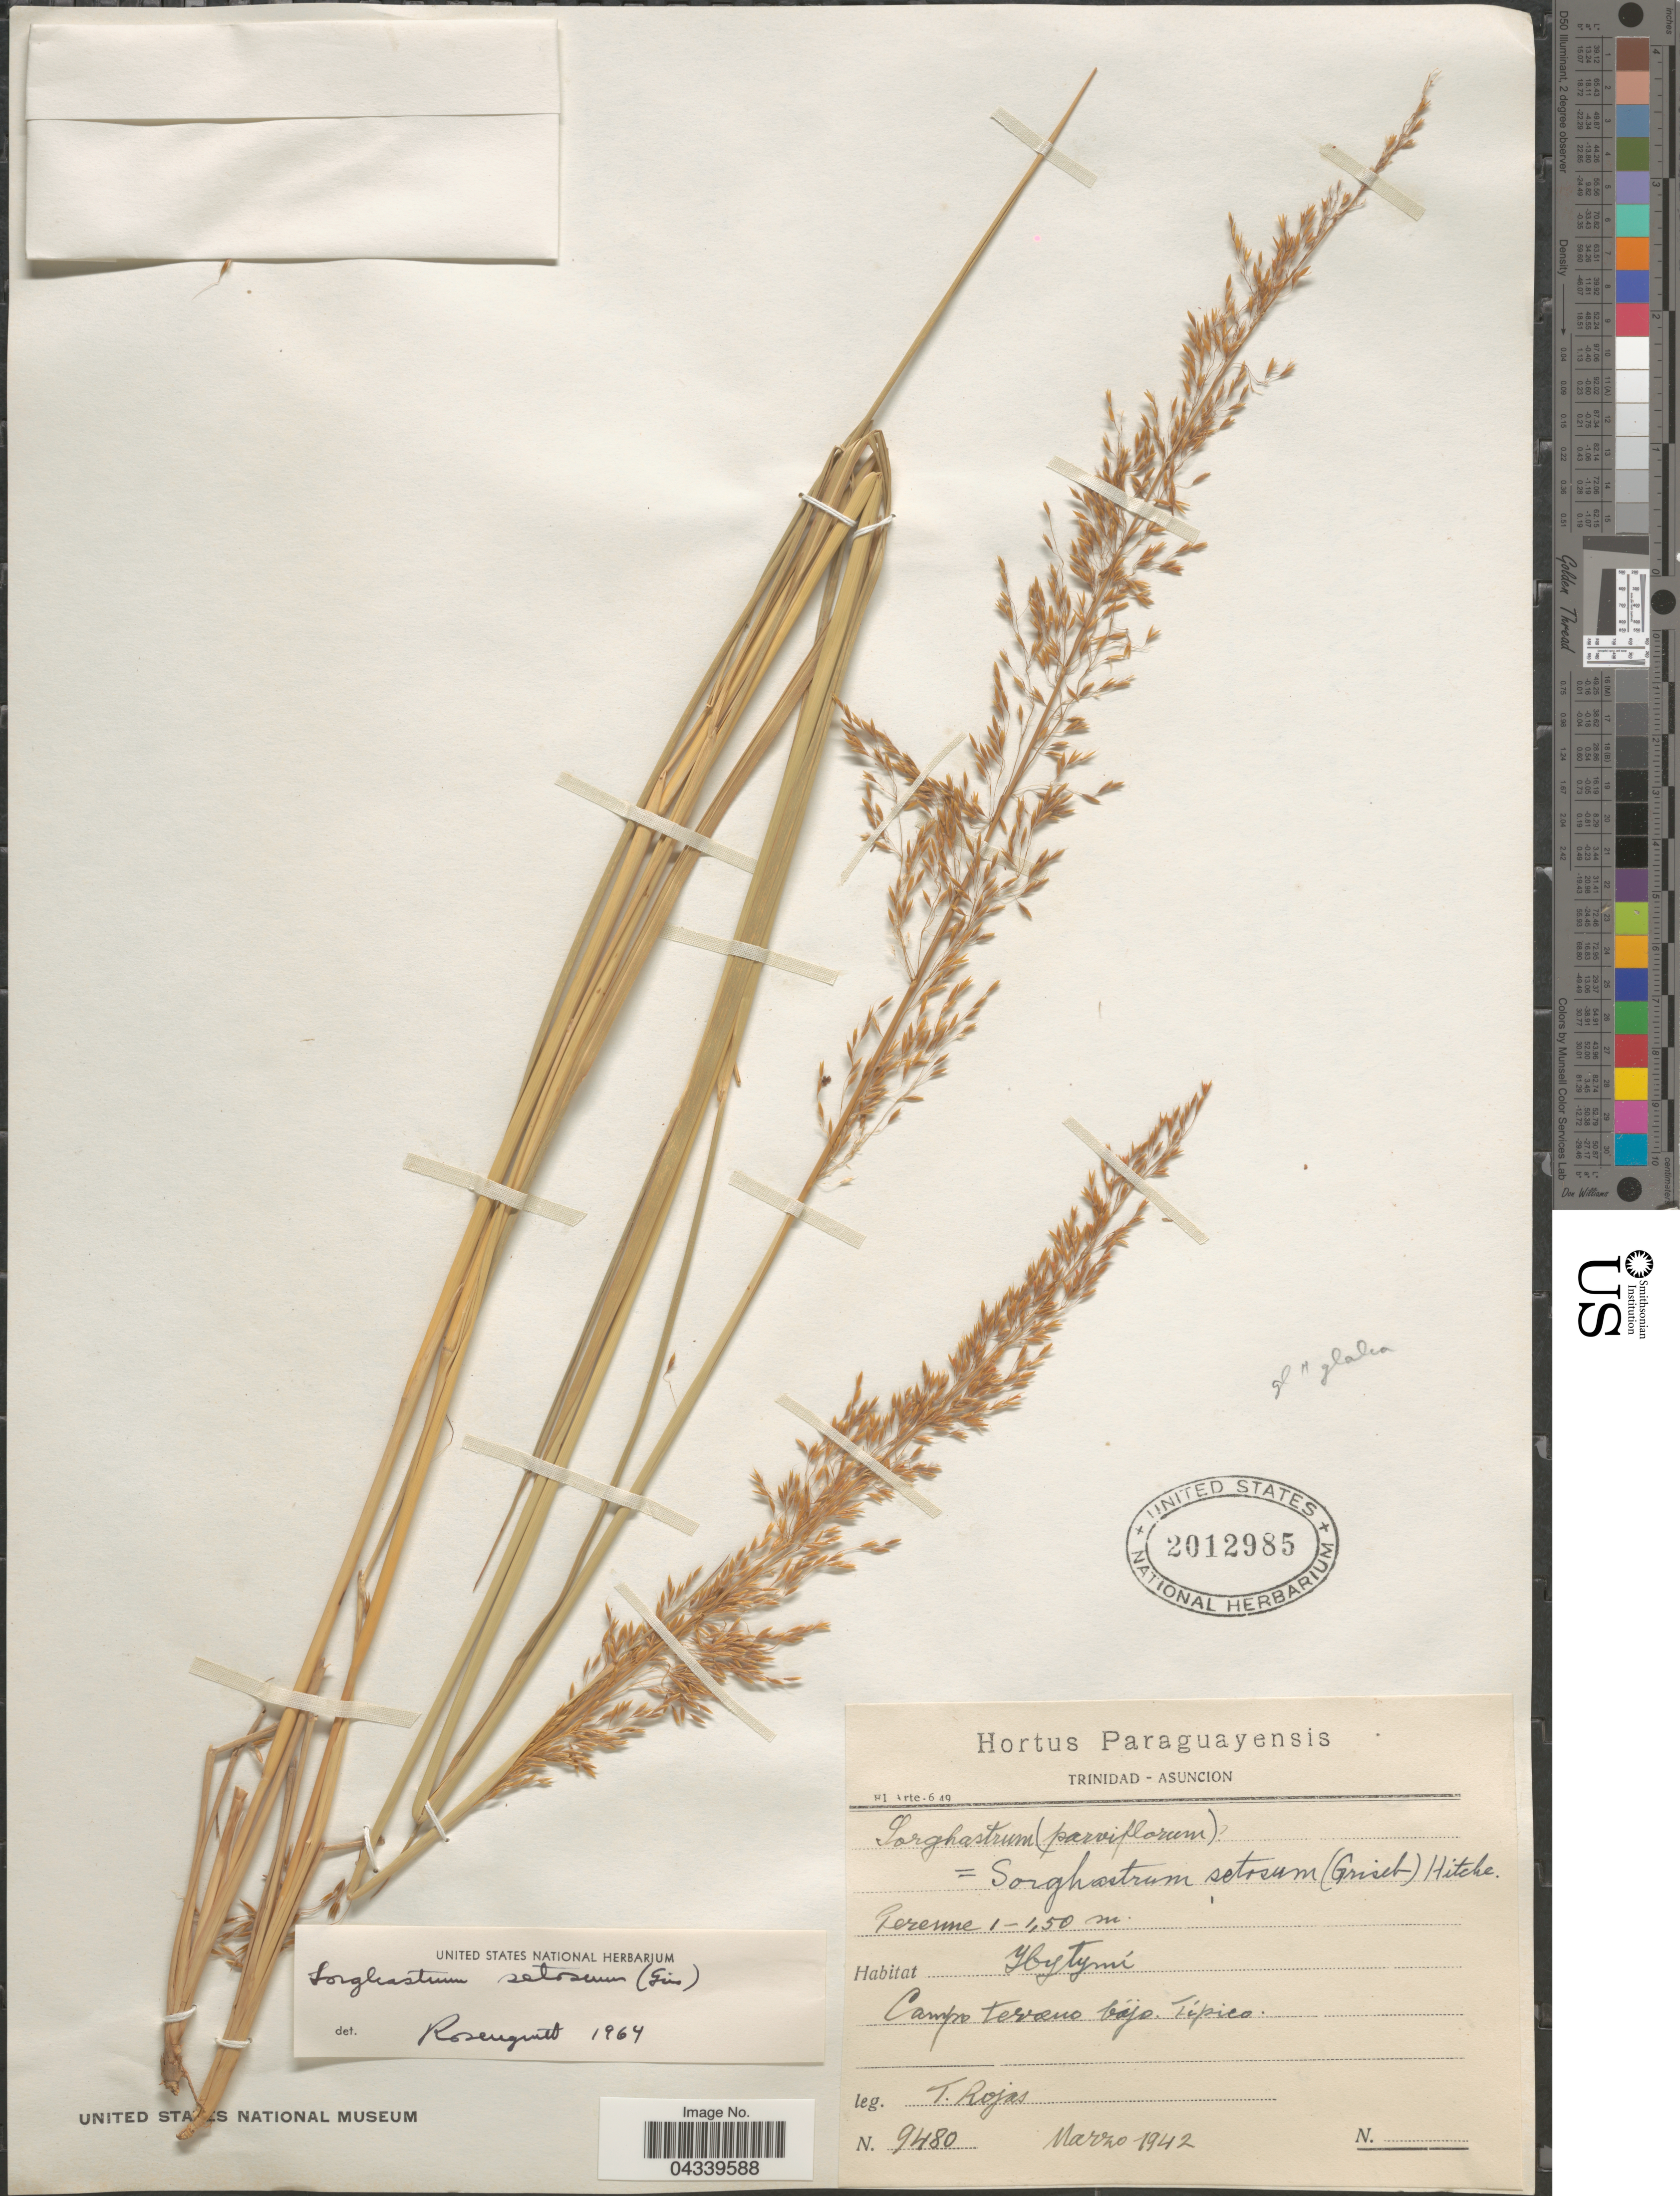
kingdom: Plantae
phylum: Tracheophyta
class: Liliopsida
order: Poales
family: Poaceae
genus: Sorghastrum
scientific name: Sorghastrum setosum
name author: (Griseb.) Hitchc.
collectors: T. Rojas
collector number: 9480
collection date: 1942-03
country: Paraguay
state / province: Asuncion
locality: Ybytymí. Campo terrano bájo. Típico.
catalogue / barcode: US 2012985